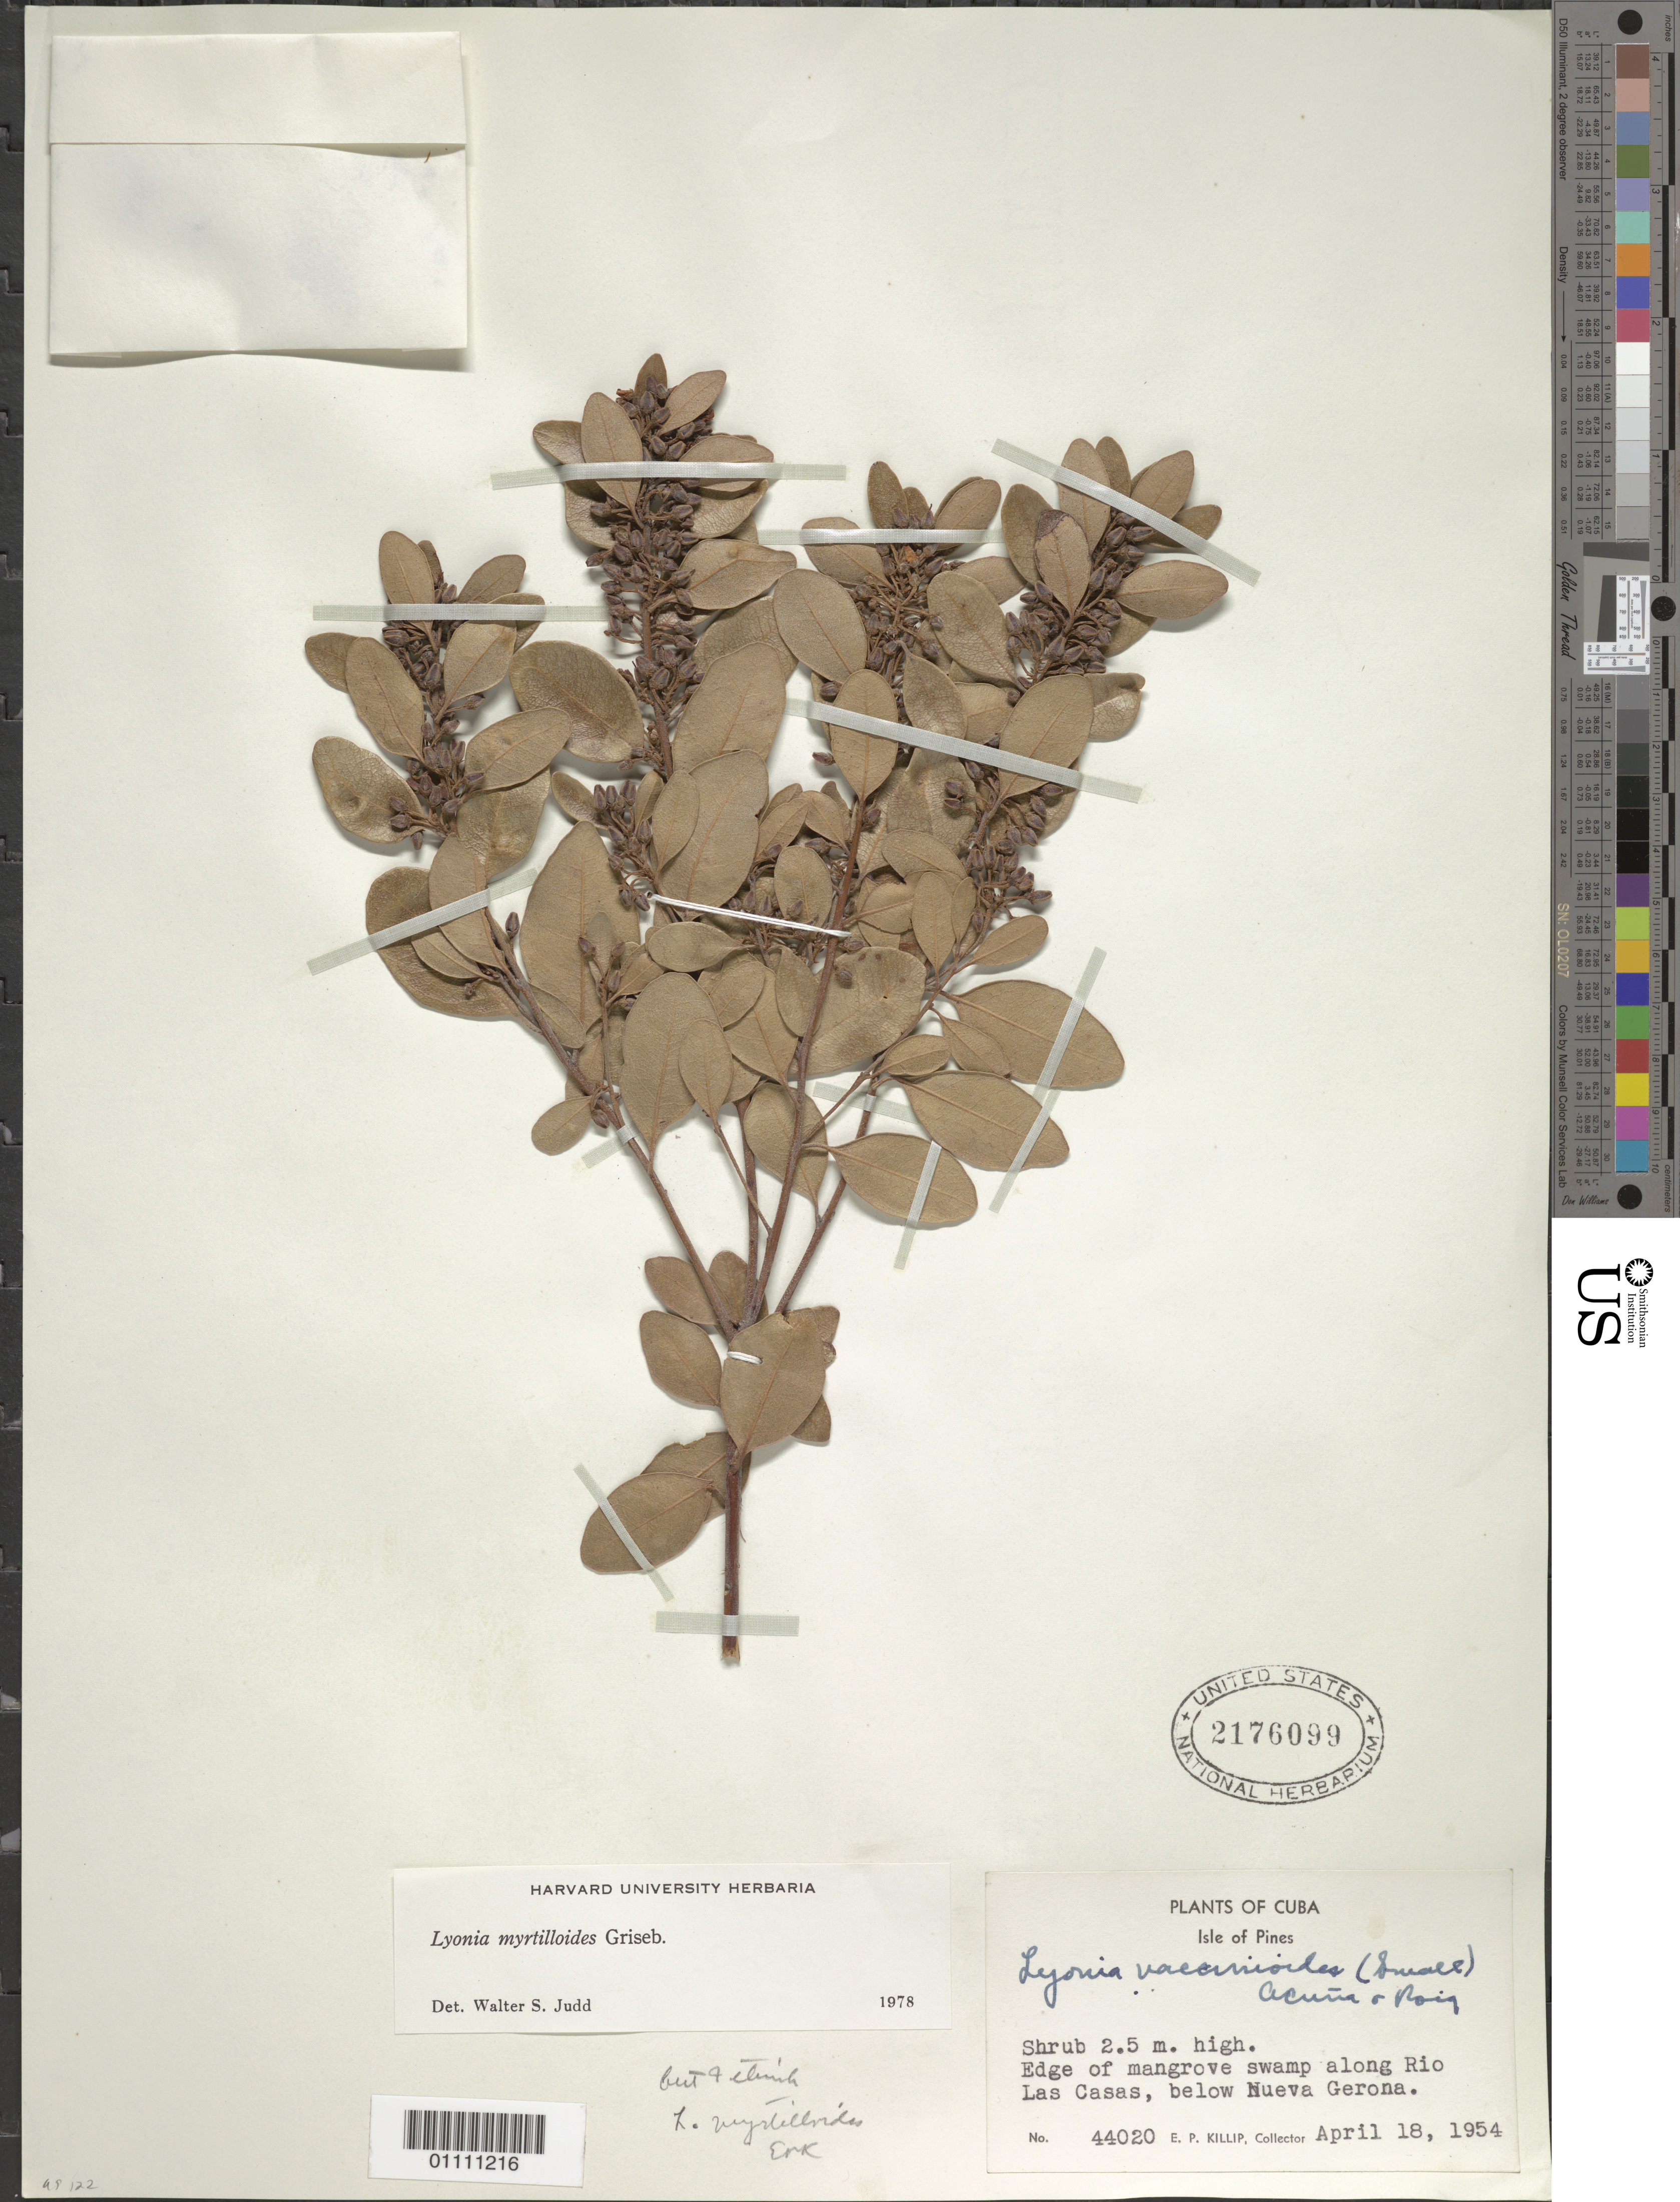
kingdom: Plantae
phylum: Tracheophyta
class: Magnoliopsida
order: Ericales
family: Ericaceae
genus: Lyonia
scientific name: Lyonia myrtilloides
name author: Griseb.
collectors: E. P. Killip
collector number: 44020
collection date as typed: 18 Apr 1954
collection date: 1954-04-18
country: Cuba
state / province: Isla de La Juventud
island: Isla de la Juventud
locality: Edge of mangrove swamp along Rio Las Casas, below Nueva Gerona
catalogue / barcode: US 2176099